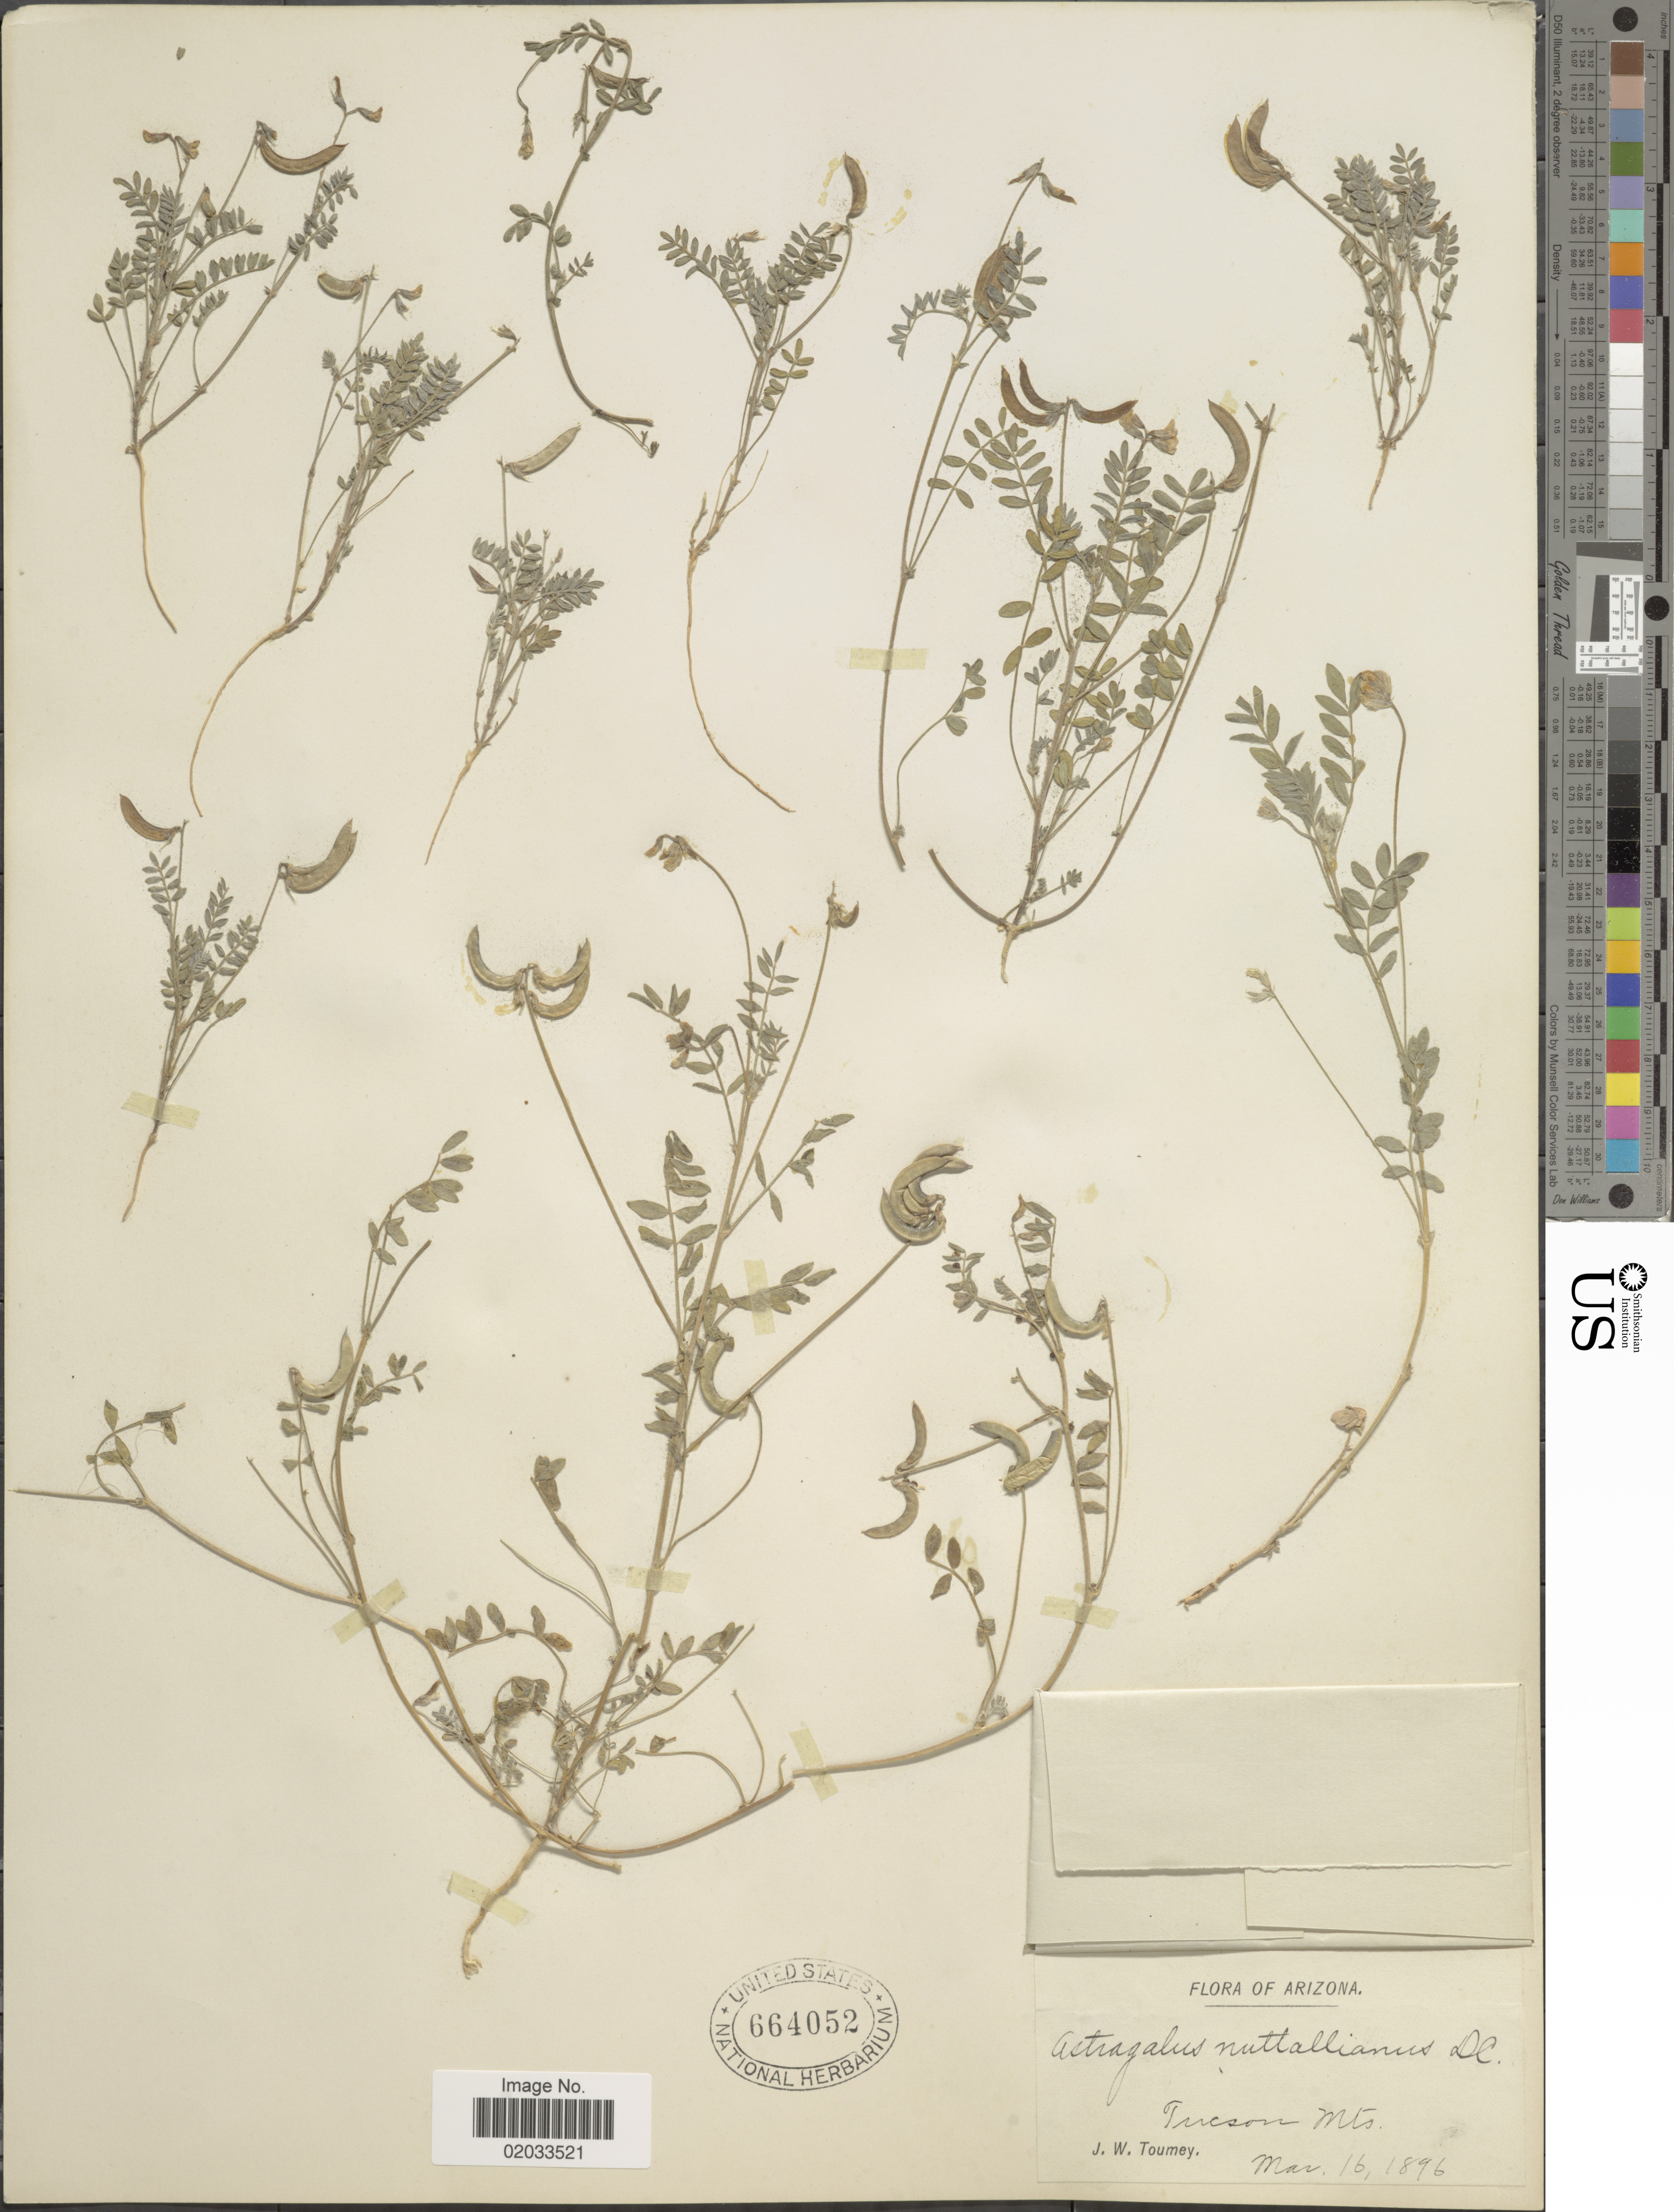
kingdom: Plantae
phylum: Tracheophyta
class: Magnoliopsida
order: Fabales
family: Fabaceae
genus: Astragalus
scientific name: Astragalus emoryanus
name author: (Rydb.) Cory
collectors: J. W. Toumey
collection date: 1896-03-16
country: United States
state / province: Arizona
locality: Tucson Mts.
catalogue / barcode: US 664052